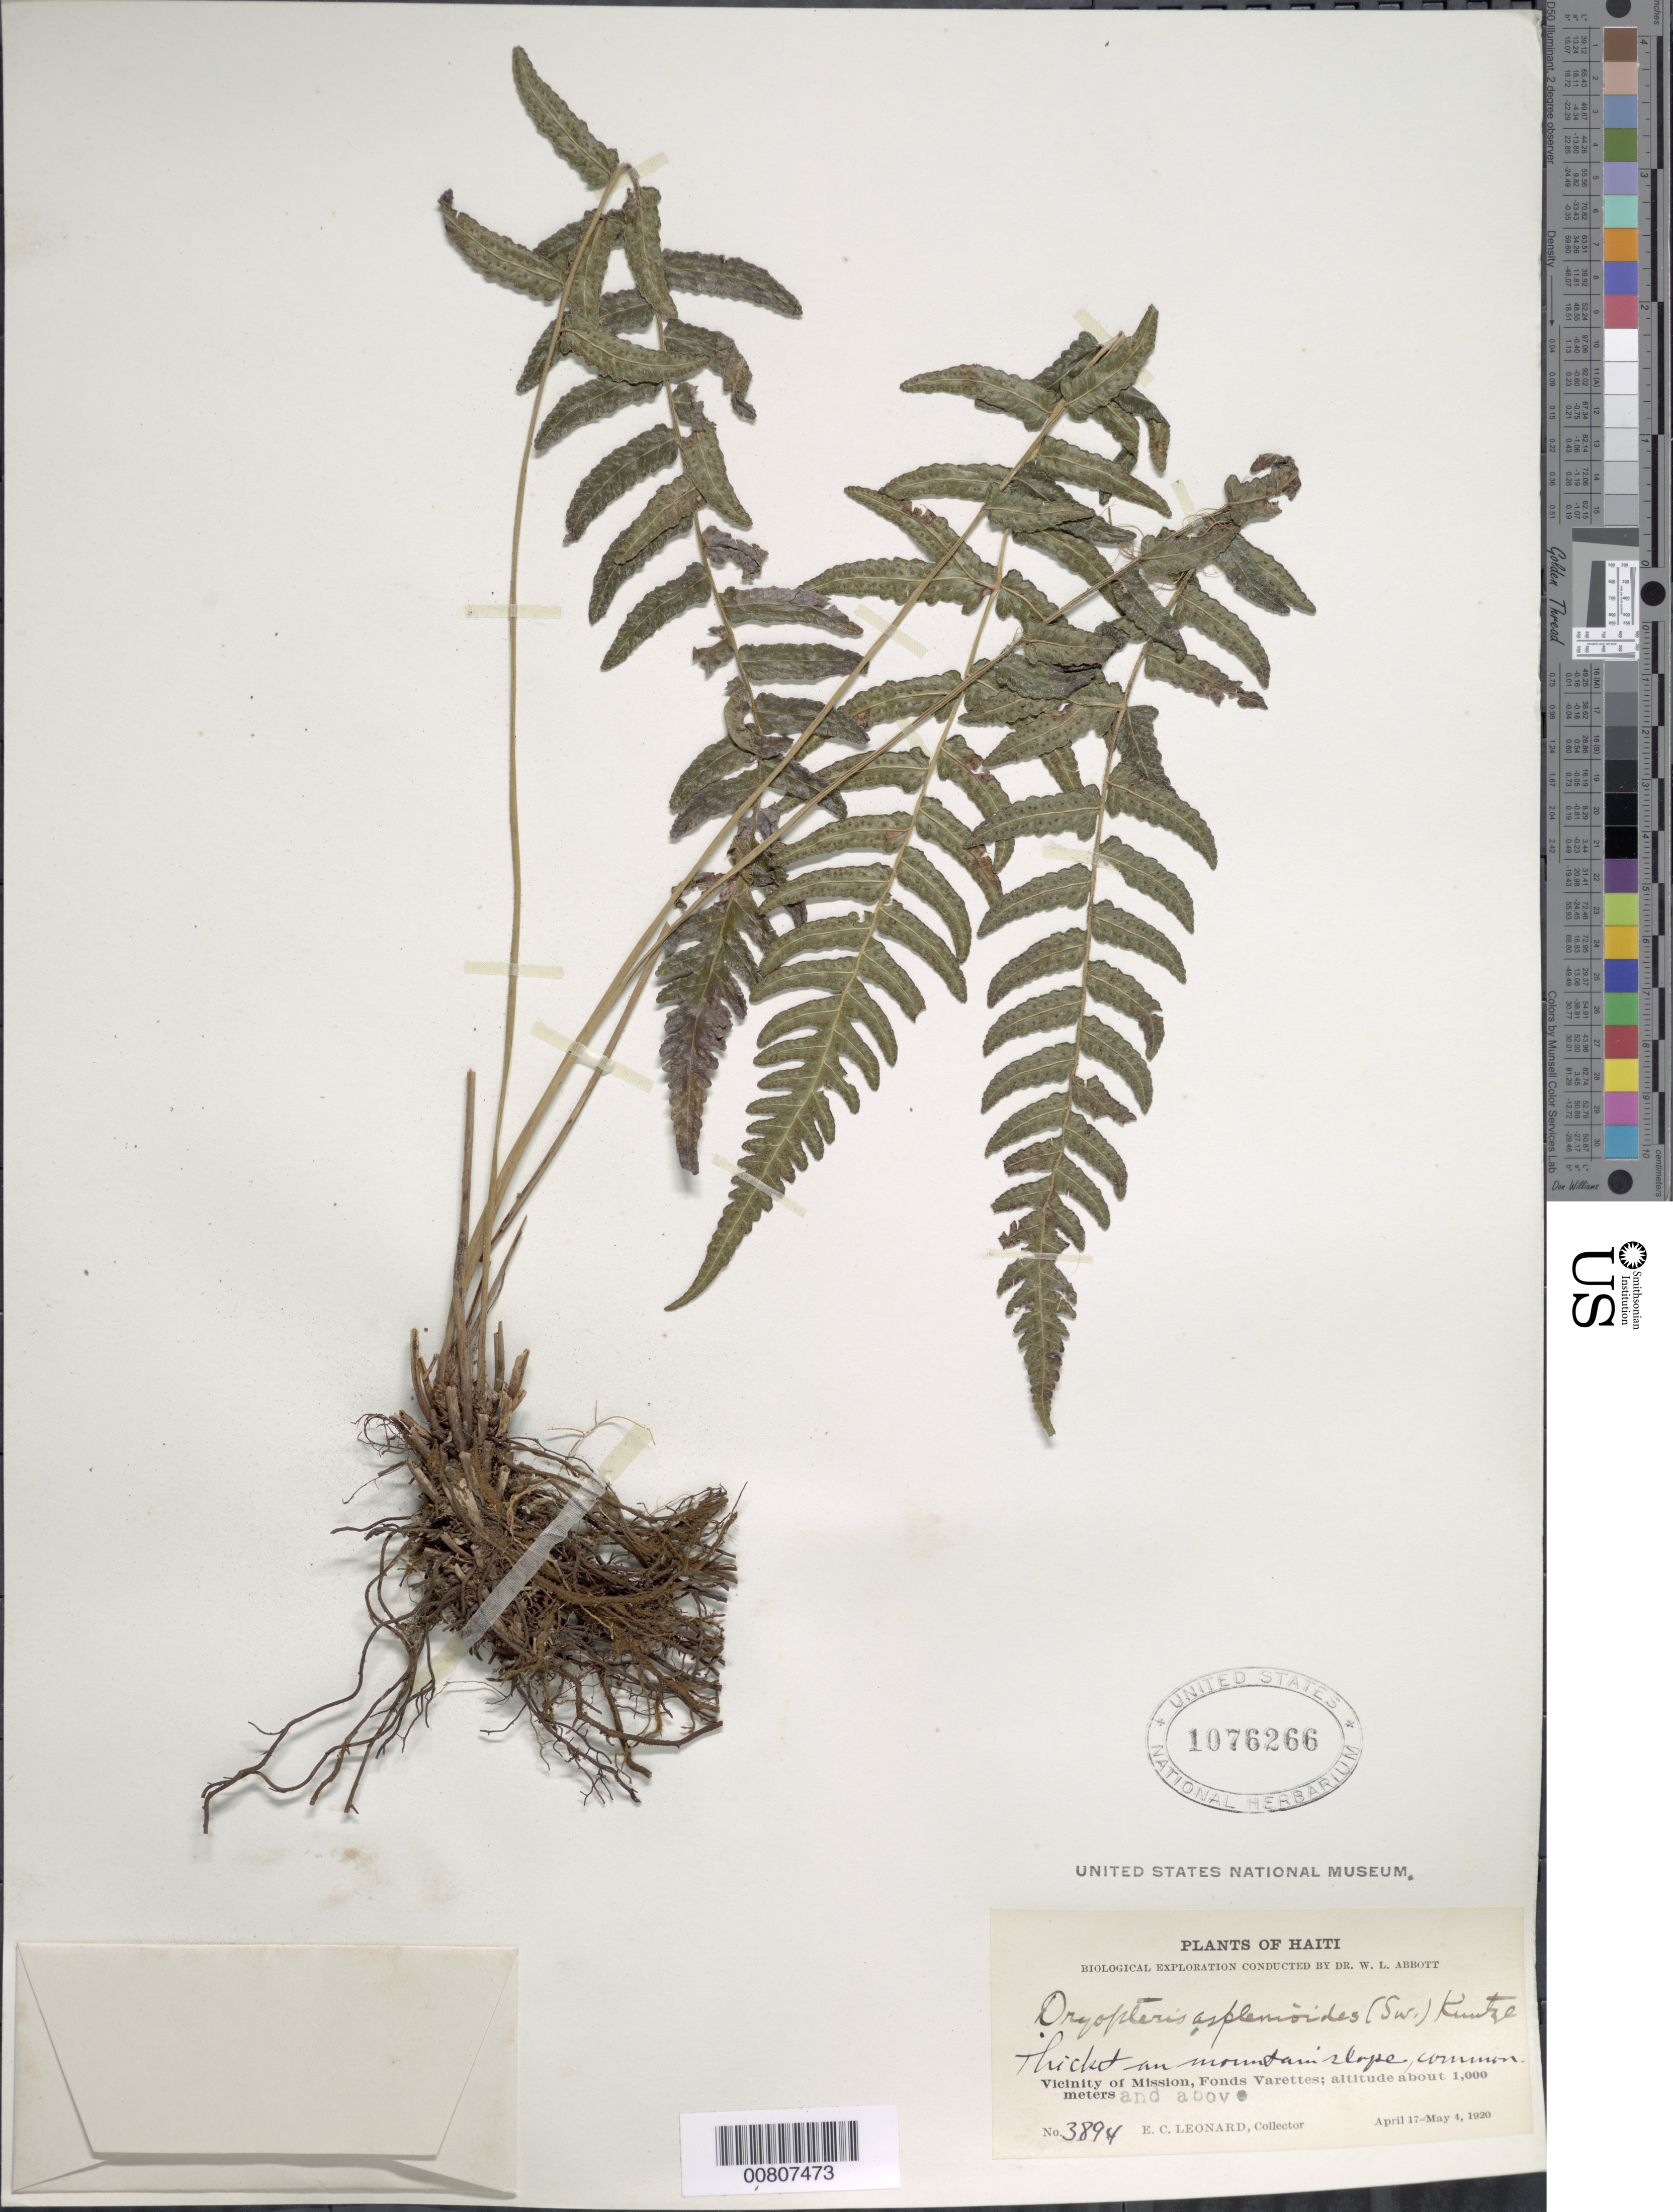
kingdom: Plantae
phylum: Tracheophyta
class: Polypodiopsida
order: Polypodiales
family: Thelypteridaceae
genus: Goniopteris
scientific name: Goniopteris retroflexa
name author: (L.) Pic. Serm.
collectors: E. C. Leonard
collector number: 3894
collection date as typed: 17 Apr 1920 to 04 May 1920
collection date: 1920-04-17/1920-05-04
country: Haiti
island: Hispaniola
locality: Mission vicinity, Fonds Varettes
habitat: Thicket on mountain slope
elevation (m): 1000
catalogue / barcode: US 1076266